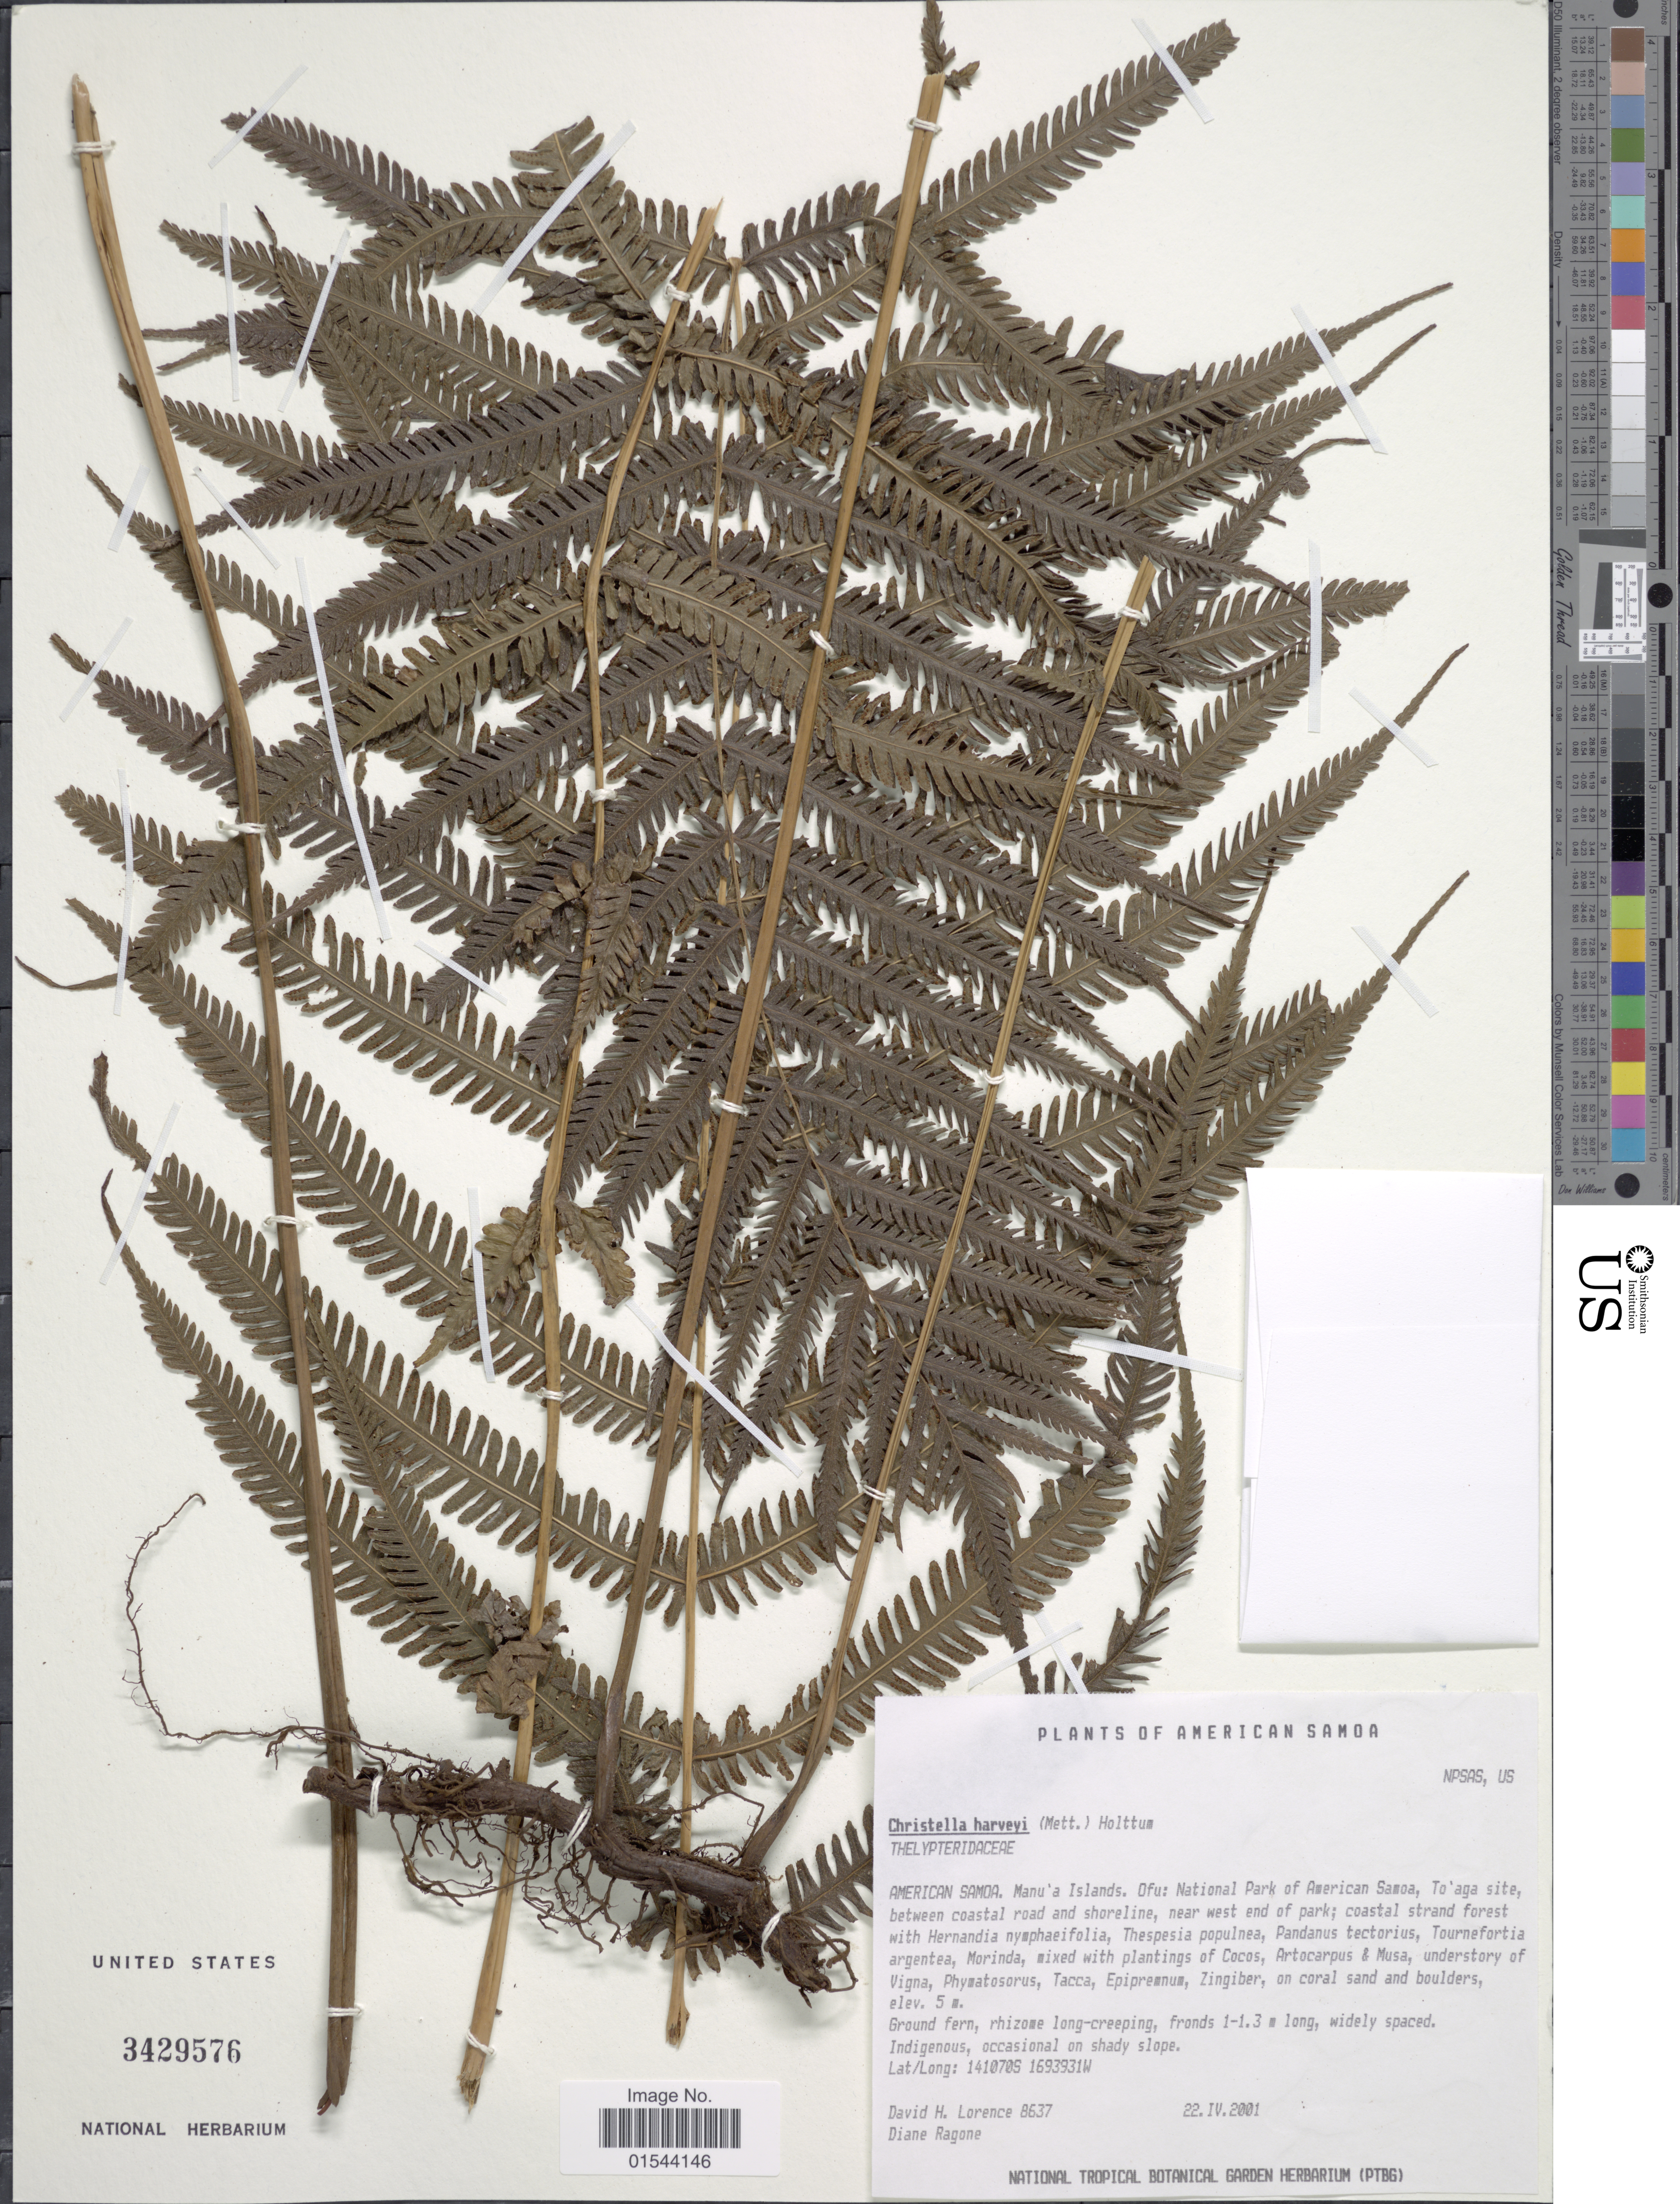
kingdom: Plantae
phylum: Tracheophyta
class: Polypodiopsida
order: Polypodiales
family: Thelypteridaceae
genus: Christella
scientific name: Christella harveyi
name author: (Mett.) Holttum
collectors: D. Lorence & D. Ragone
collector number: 8637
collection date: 2001-04-22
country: American Samoa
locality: Manu'a Islands. Ofu: National Park of American Samoa, To'aga site between coastal road and shoreline, near west end of park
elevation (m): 5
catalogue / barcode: US 3429576